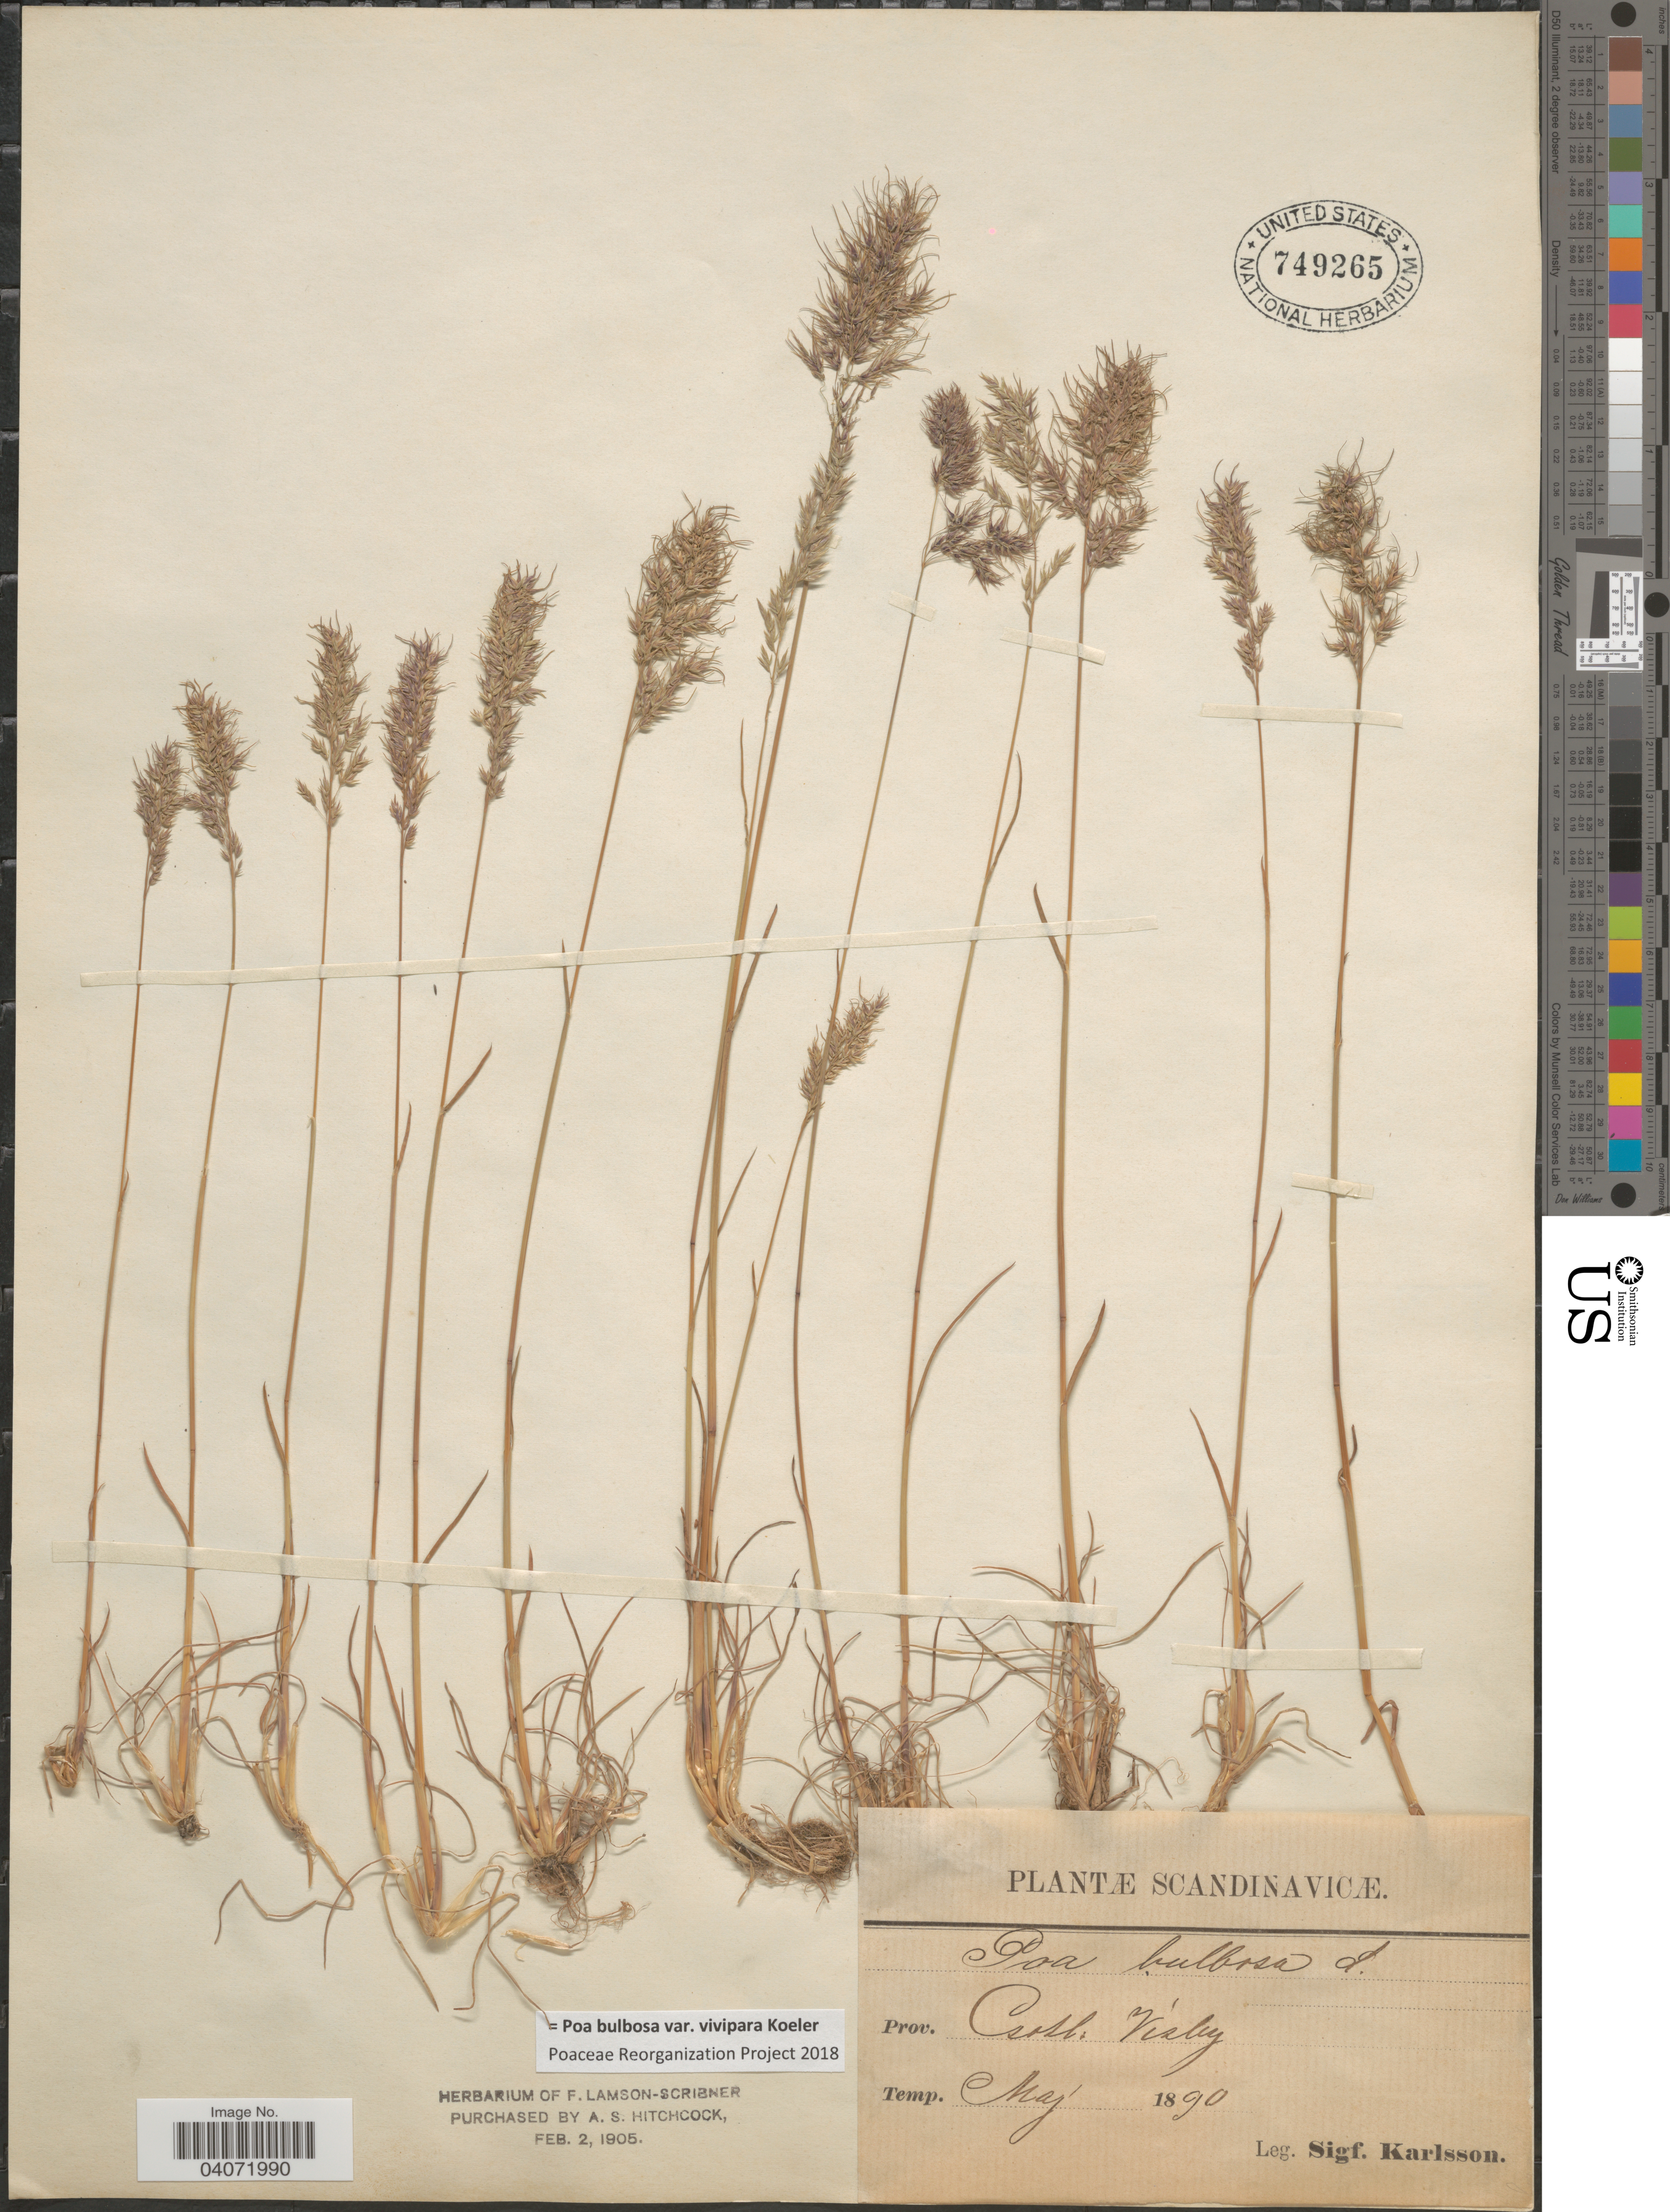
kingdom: Plantae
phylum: Tracheophyta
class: Liliopsida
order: Poales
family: Poaceae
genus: Poa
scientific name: Poa bulbosa subsp. bulbosa var. vivipara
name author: Koeler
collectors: S. Karlsson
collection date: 1890-05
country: Sweden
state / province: Gotland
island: Gotland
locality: Scandinavicæ. Vísby.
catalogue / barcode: US 749265